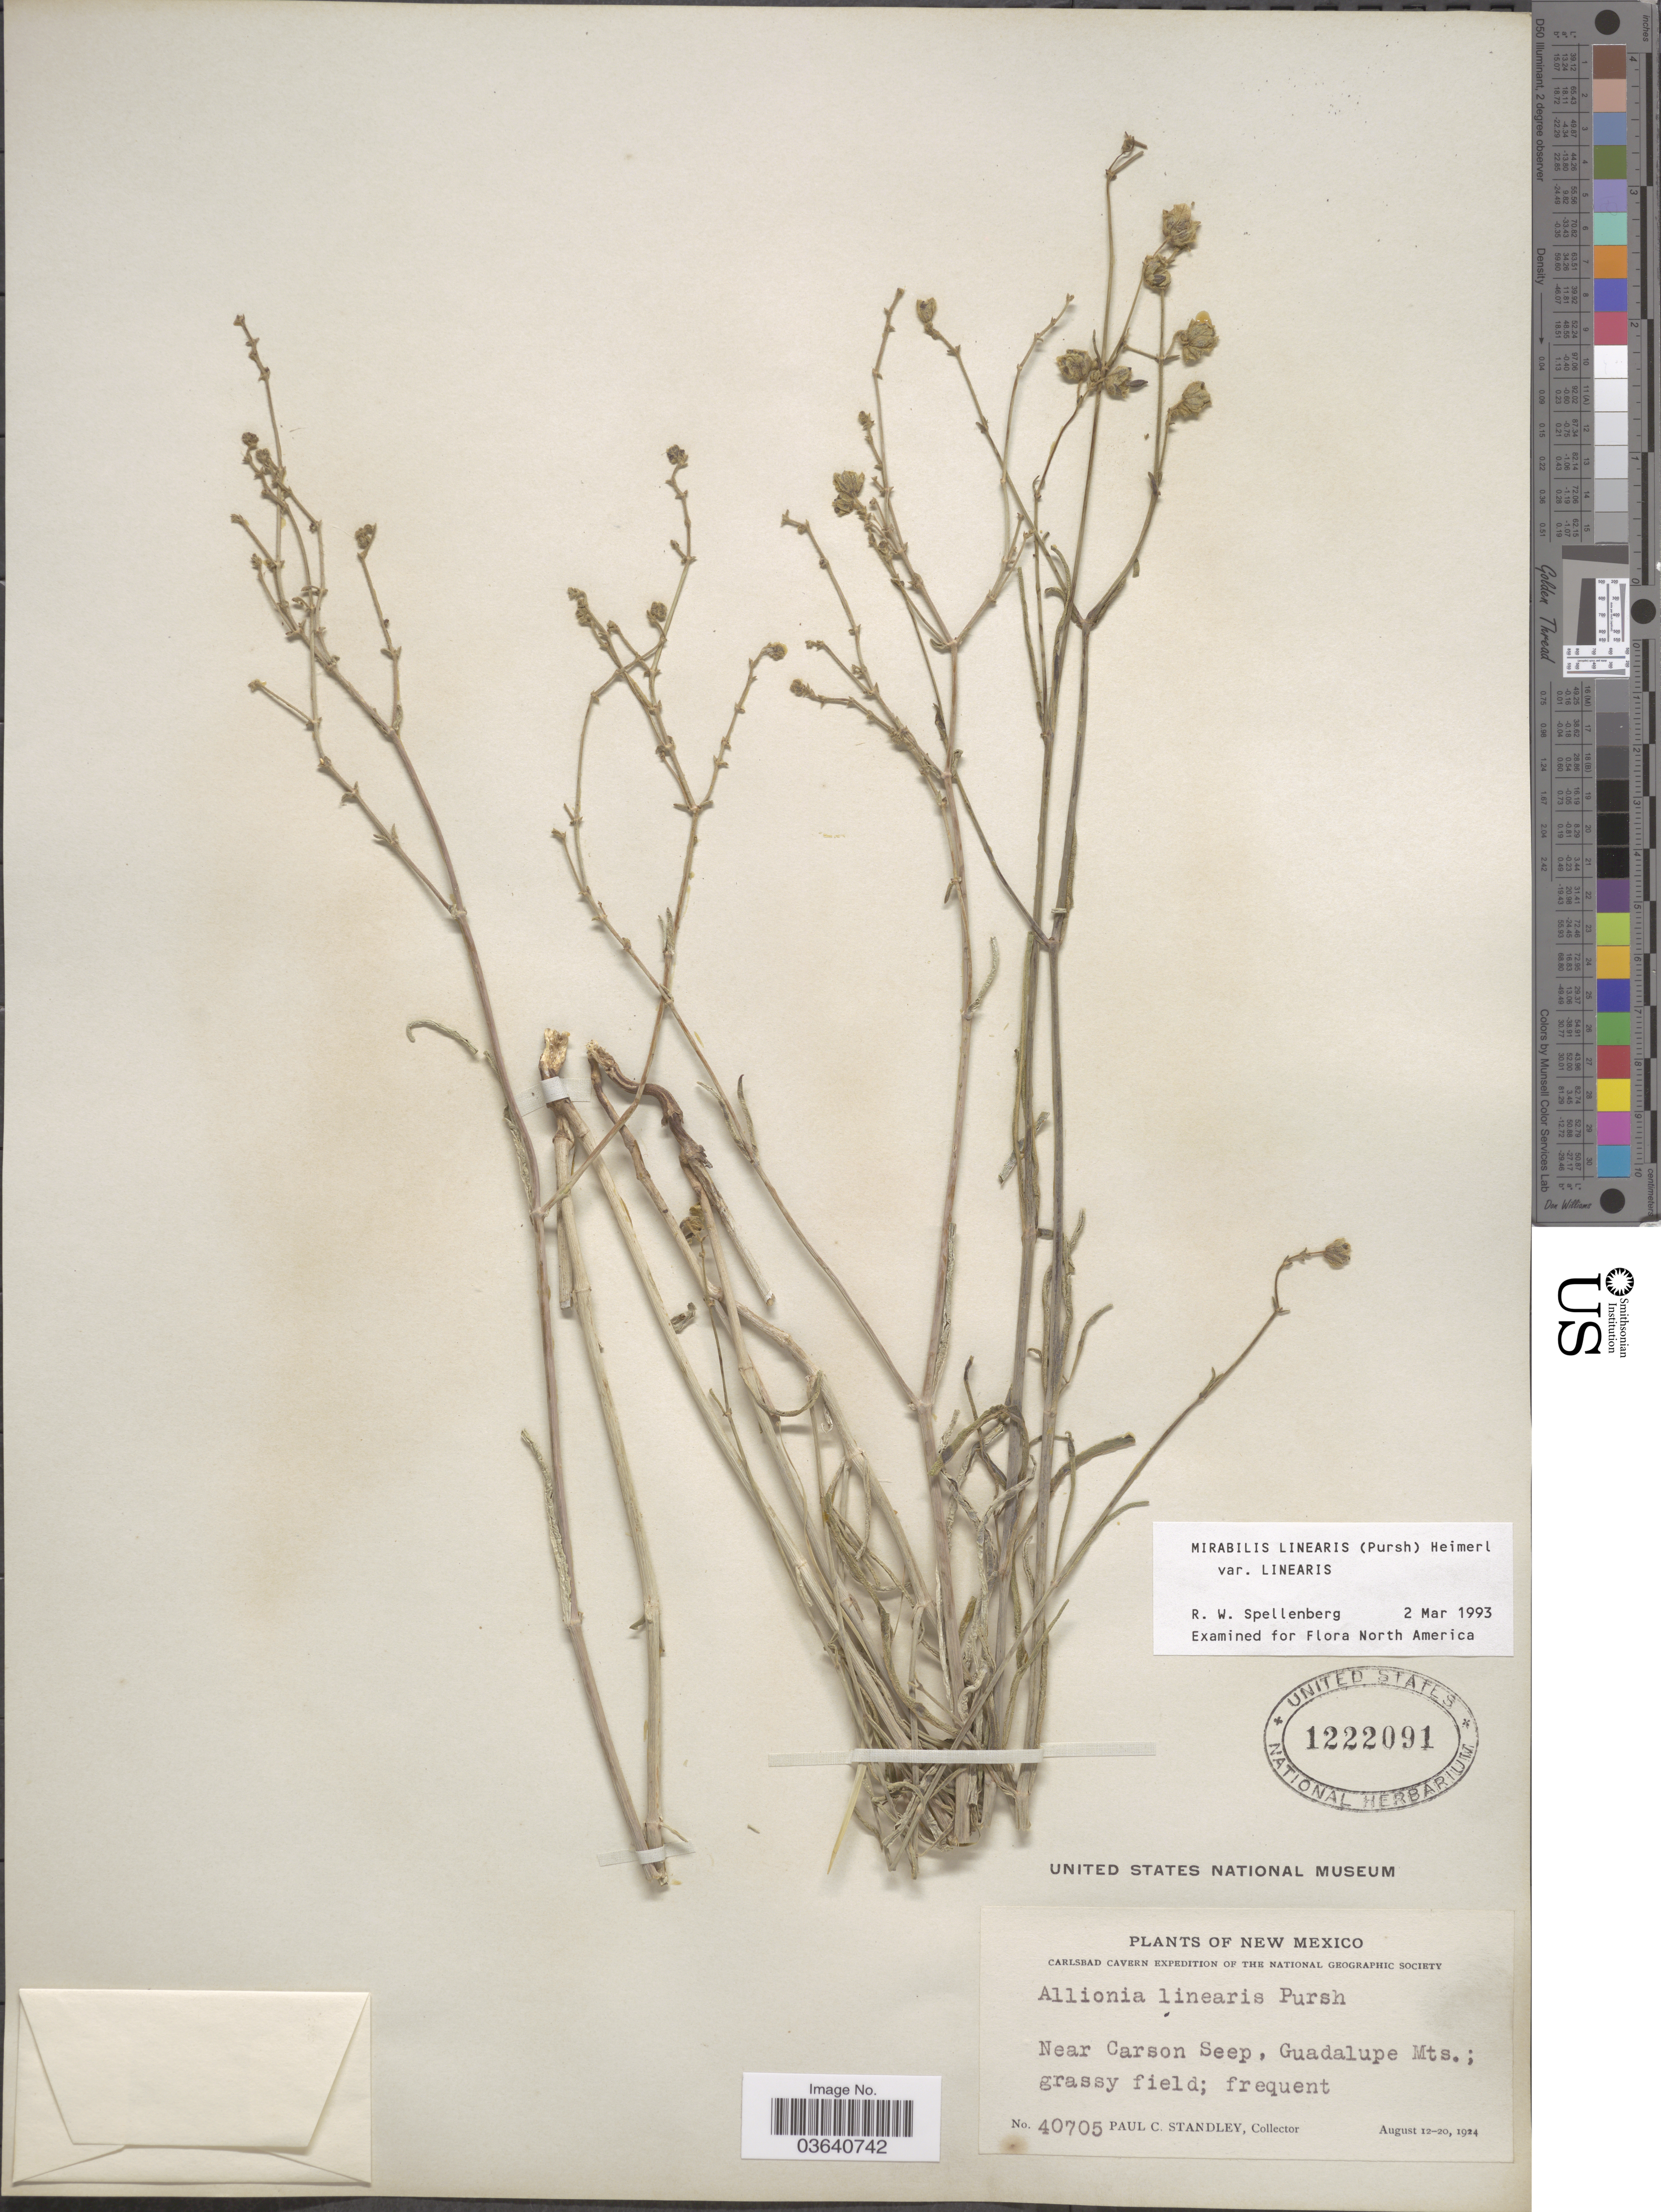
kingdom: Plantae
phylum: Tracheophyta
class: Magnoliopsida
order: Caryophyllales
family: Nyctaginaceae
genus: Mirabilis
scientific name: Mirabilis linearis var. linearis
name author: (Pursh) Heimerl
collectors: P. C. Standley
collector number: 40705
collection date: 1924-08-12/1924-08-20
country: United States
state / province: New Mexico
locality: Near Carson Seep, Guadalupe Mts.; grassy field.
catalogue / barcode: US 1222091